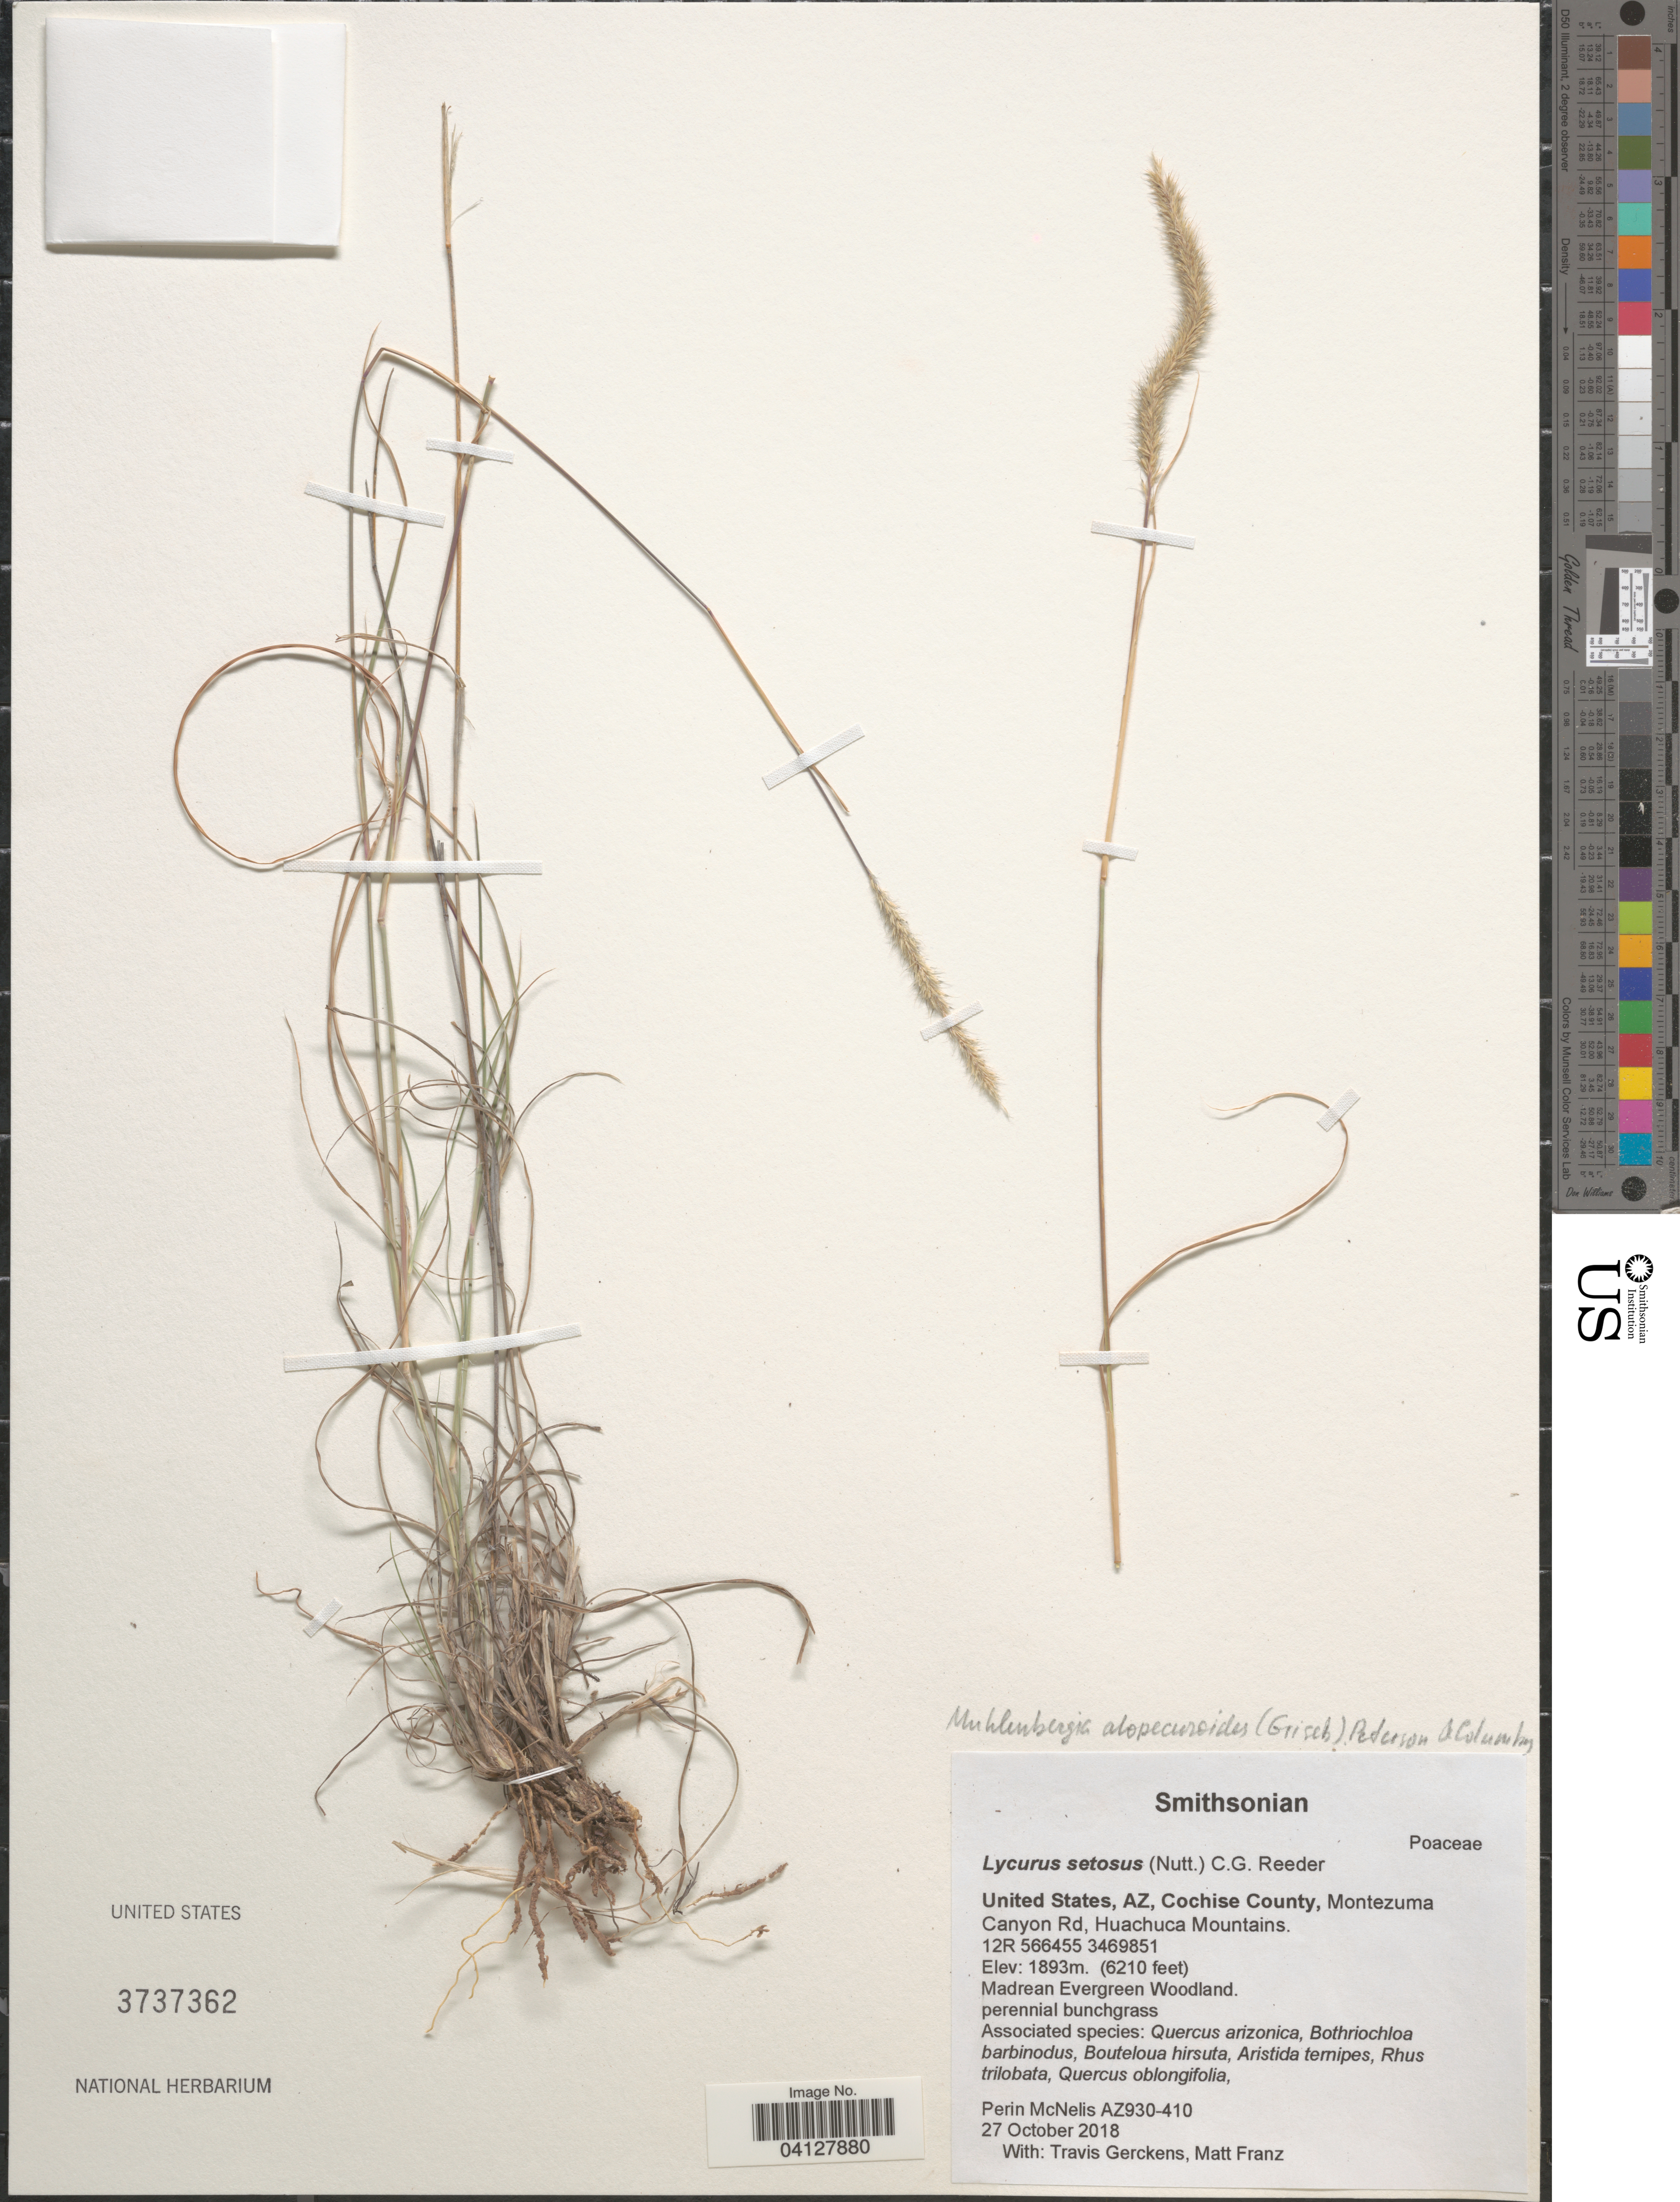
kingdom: Plantae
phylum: Tracheophyta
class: Liliopsida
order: Poales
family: Poaceae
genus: Lycurus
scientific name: Lycurus setosus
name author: (Nutt.) C. Reeder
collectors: P. McNelis, T. Gerckens & M. Franz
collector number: AZ930-410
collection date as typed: Transcribed d/m/y: 27/10/2018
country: United States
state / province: Arizona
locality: Cochise County, Montezuma Canyon Rd, Huachuca Mountains 12R 566455 3469851.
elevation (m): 1893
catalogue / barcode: US 3737362